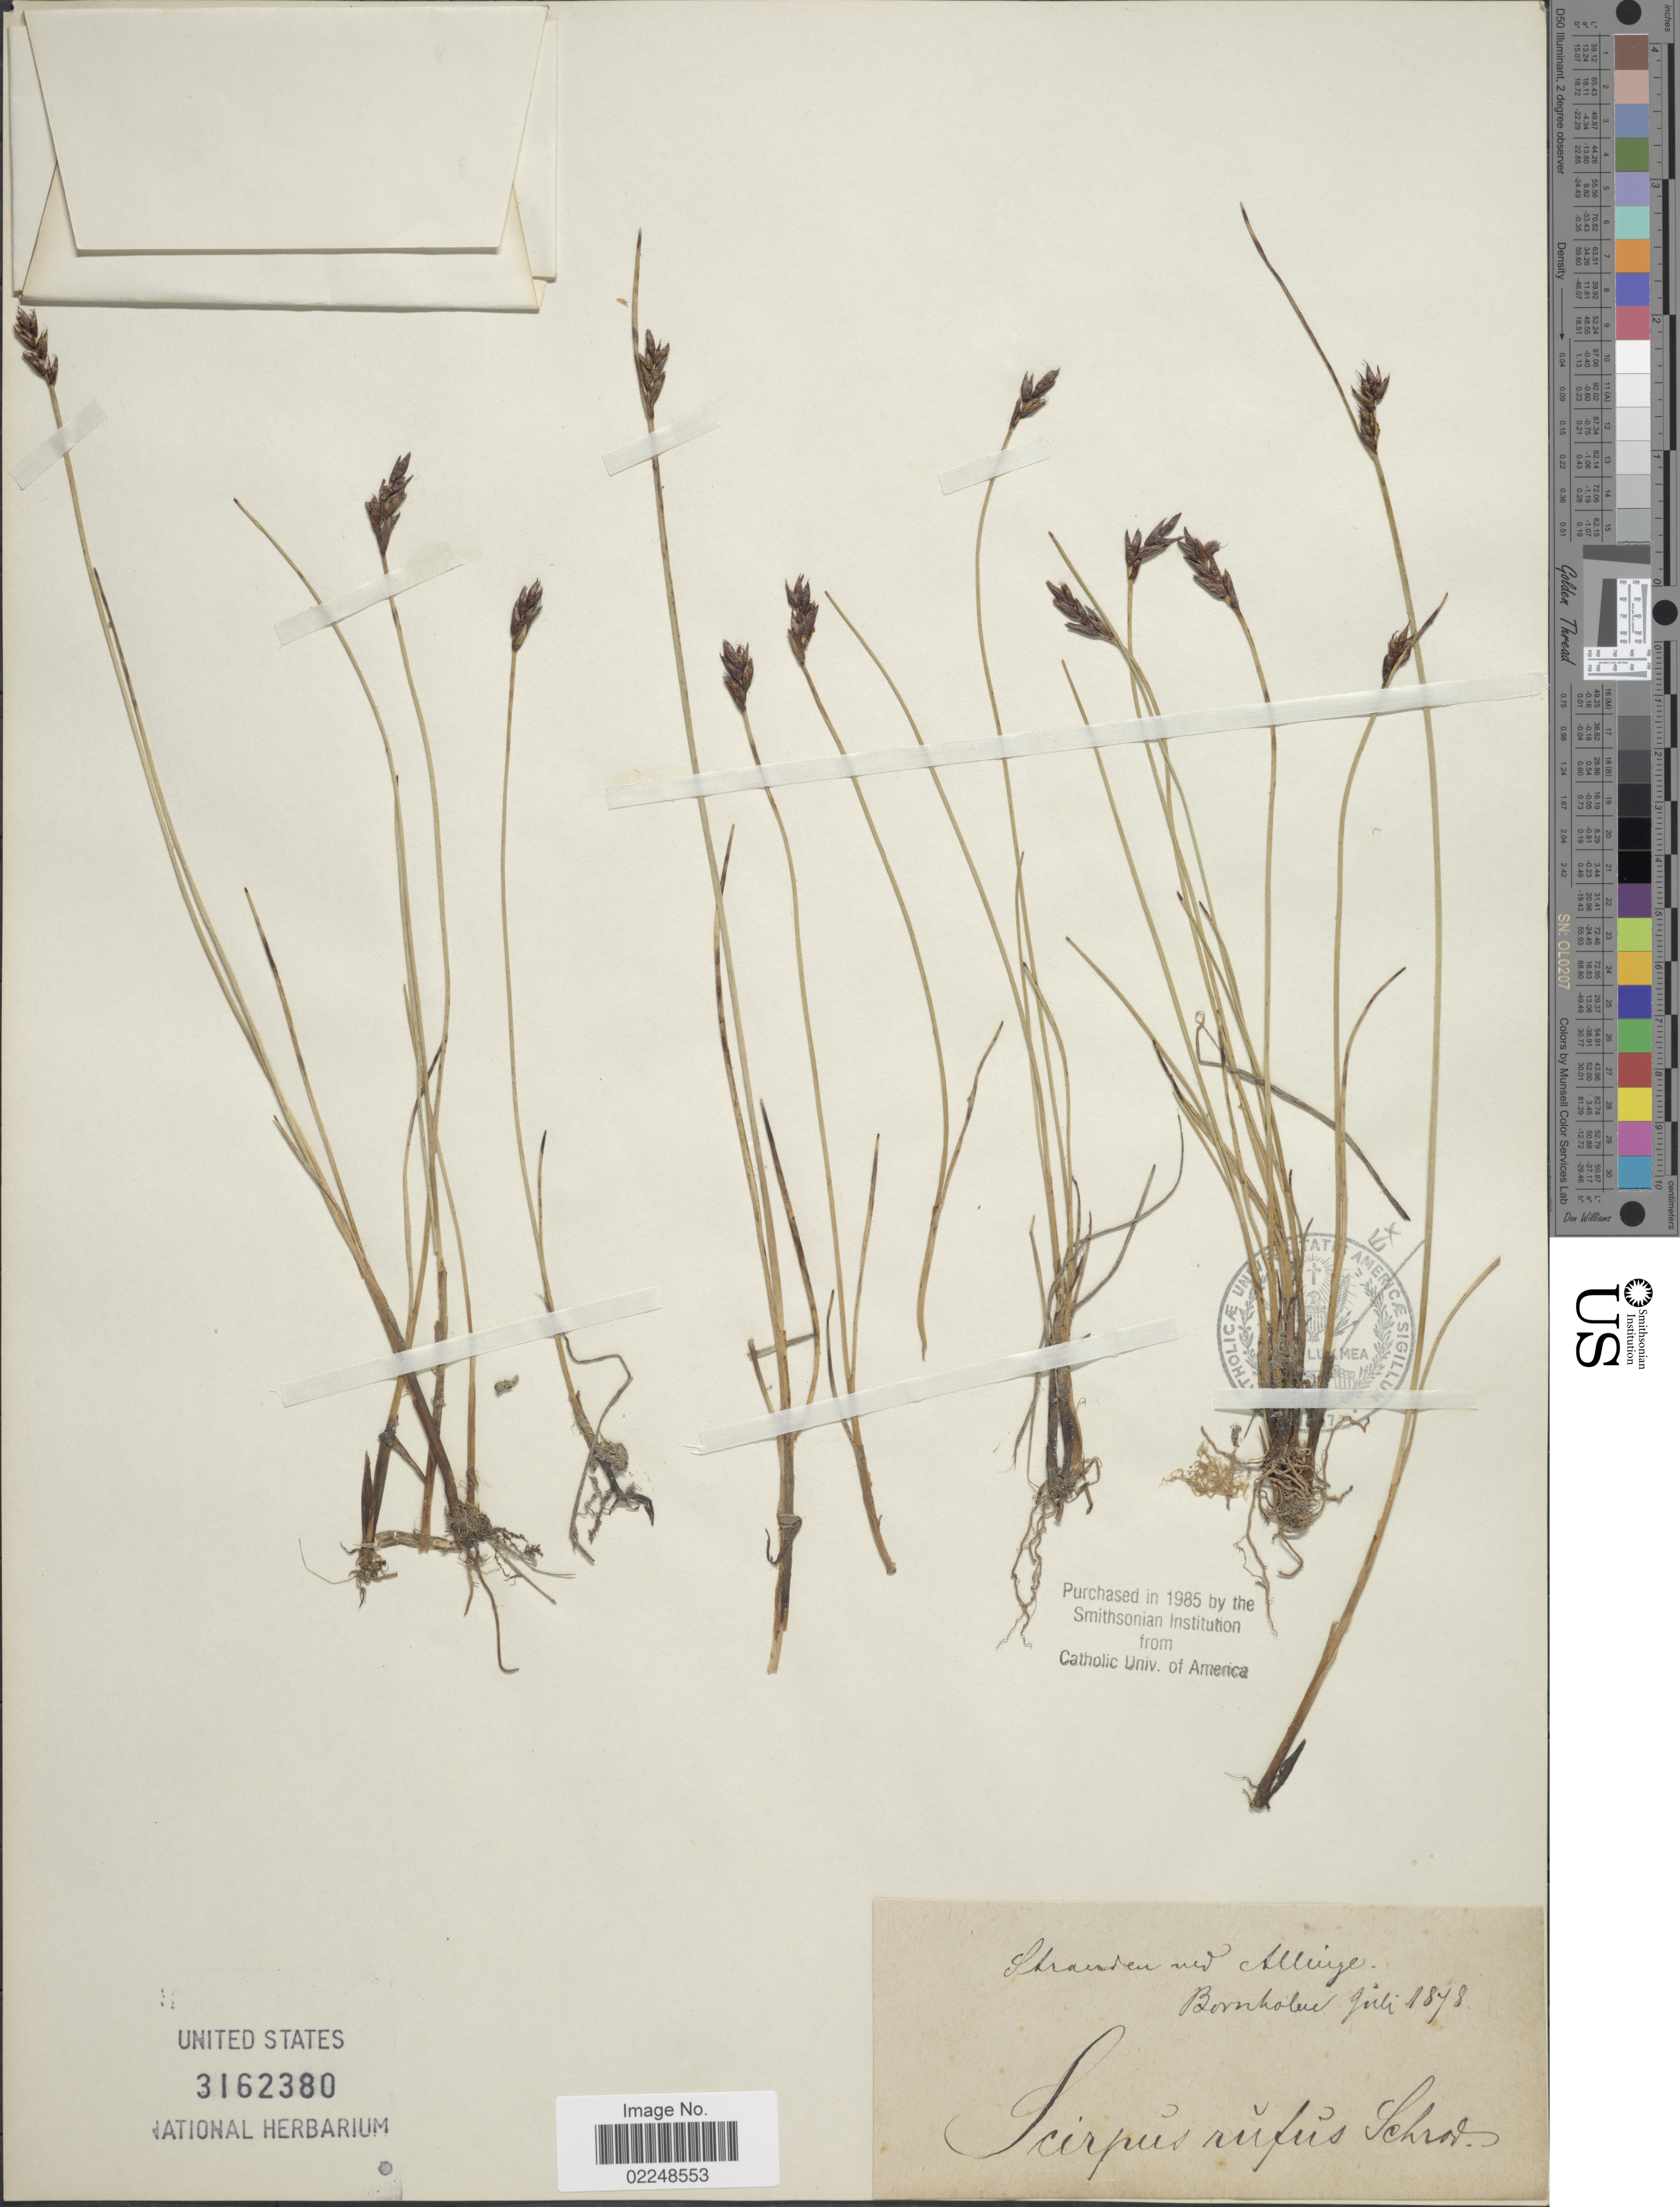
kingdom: Plantae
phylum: Tracheophyta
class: Liliopsida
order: Poales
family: Cyperaceae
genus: Blysmopsis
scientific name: Blysmopsis rufa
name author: (Huds.) Oteng-Yeb.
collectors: Bornholue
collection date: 1878-07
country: Denmark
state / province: Hovedstaden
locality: Stranden ued Alluige [interpreted]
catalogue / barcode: US 3162380